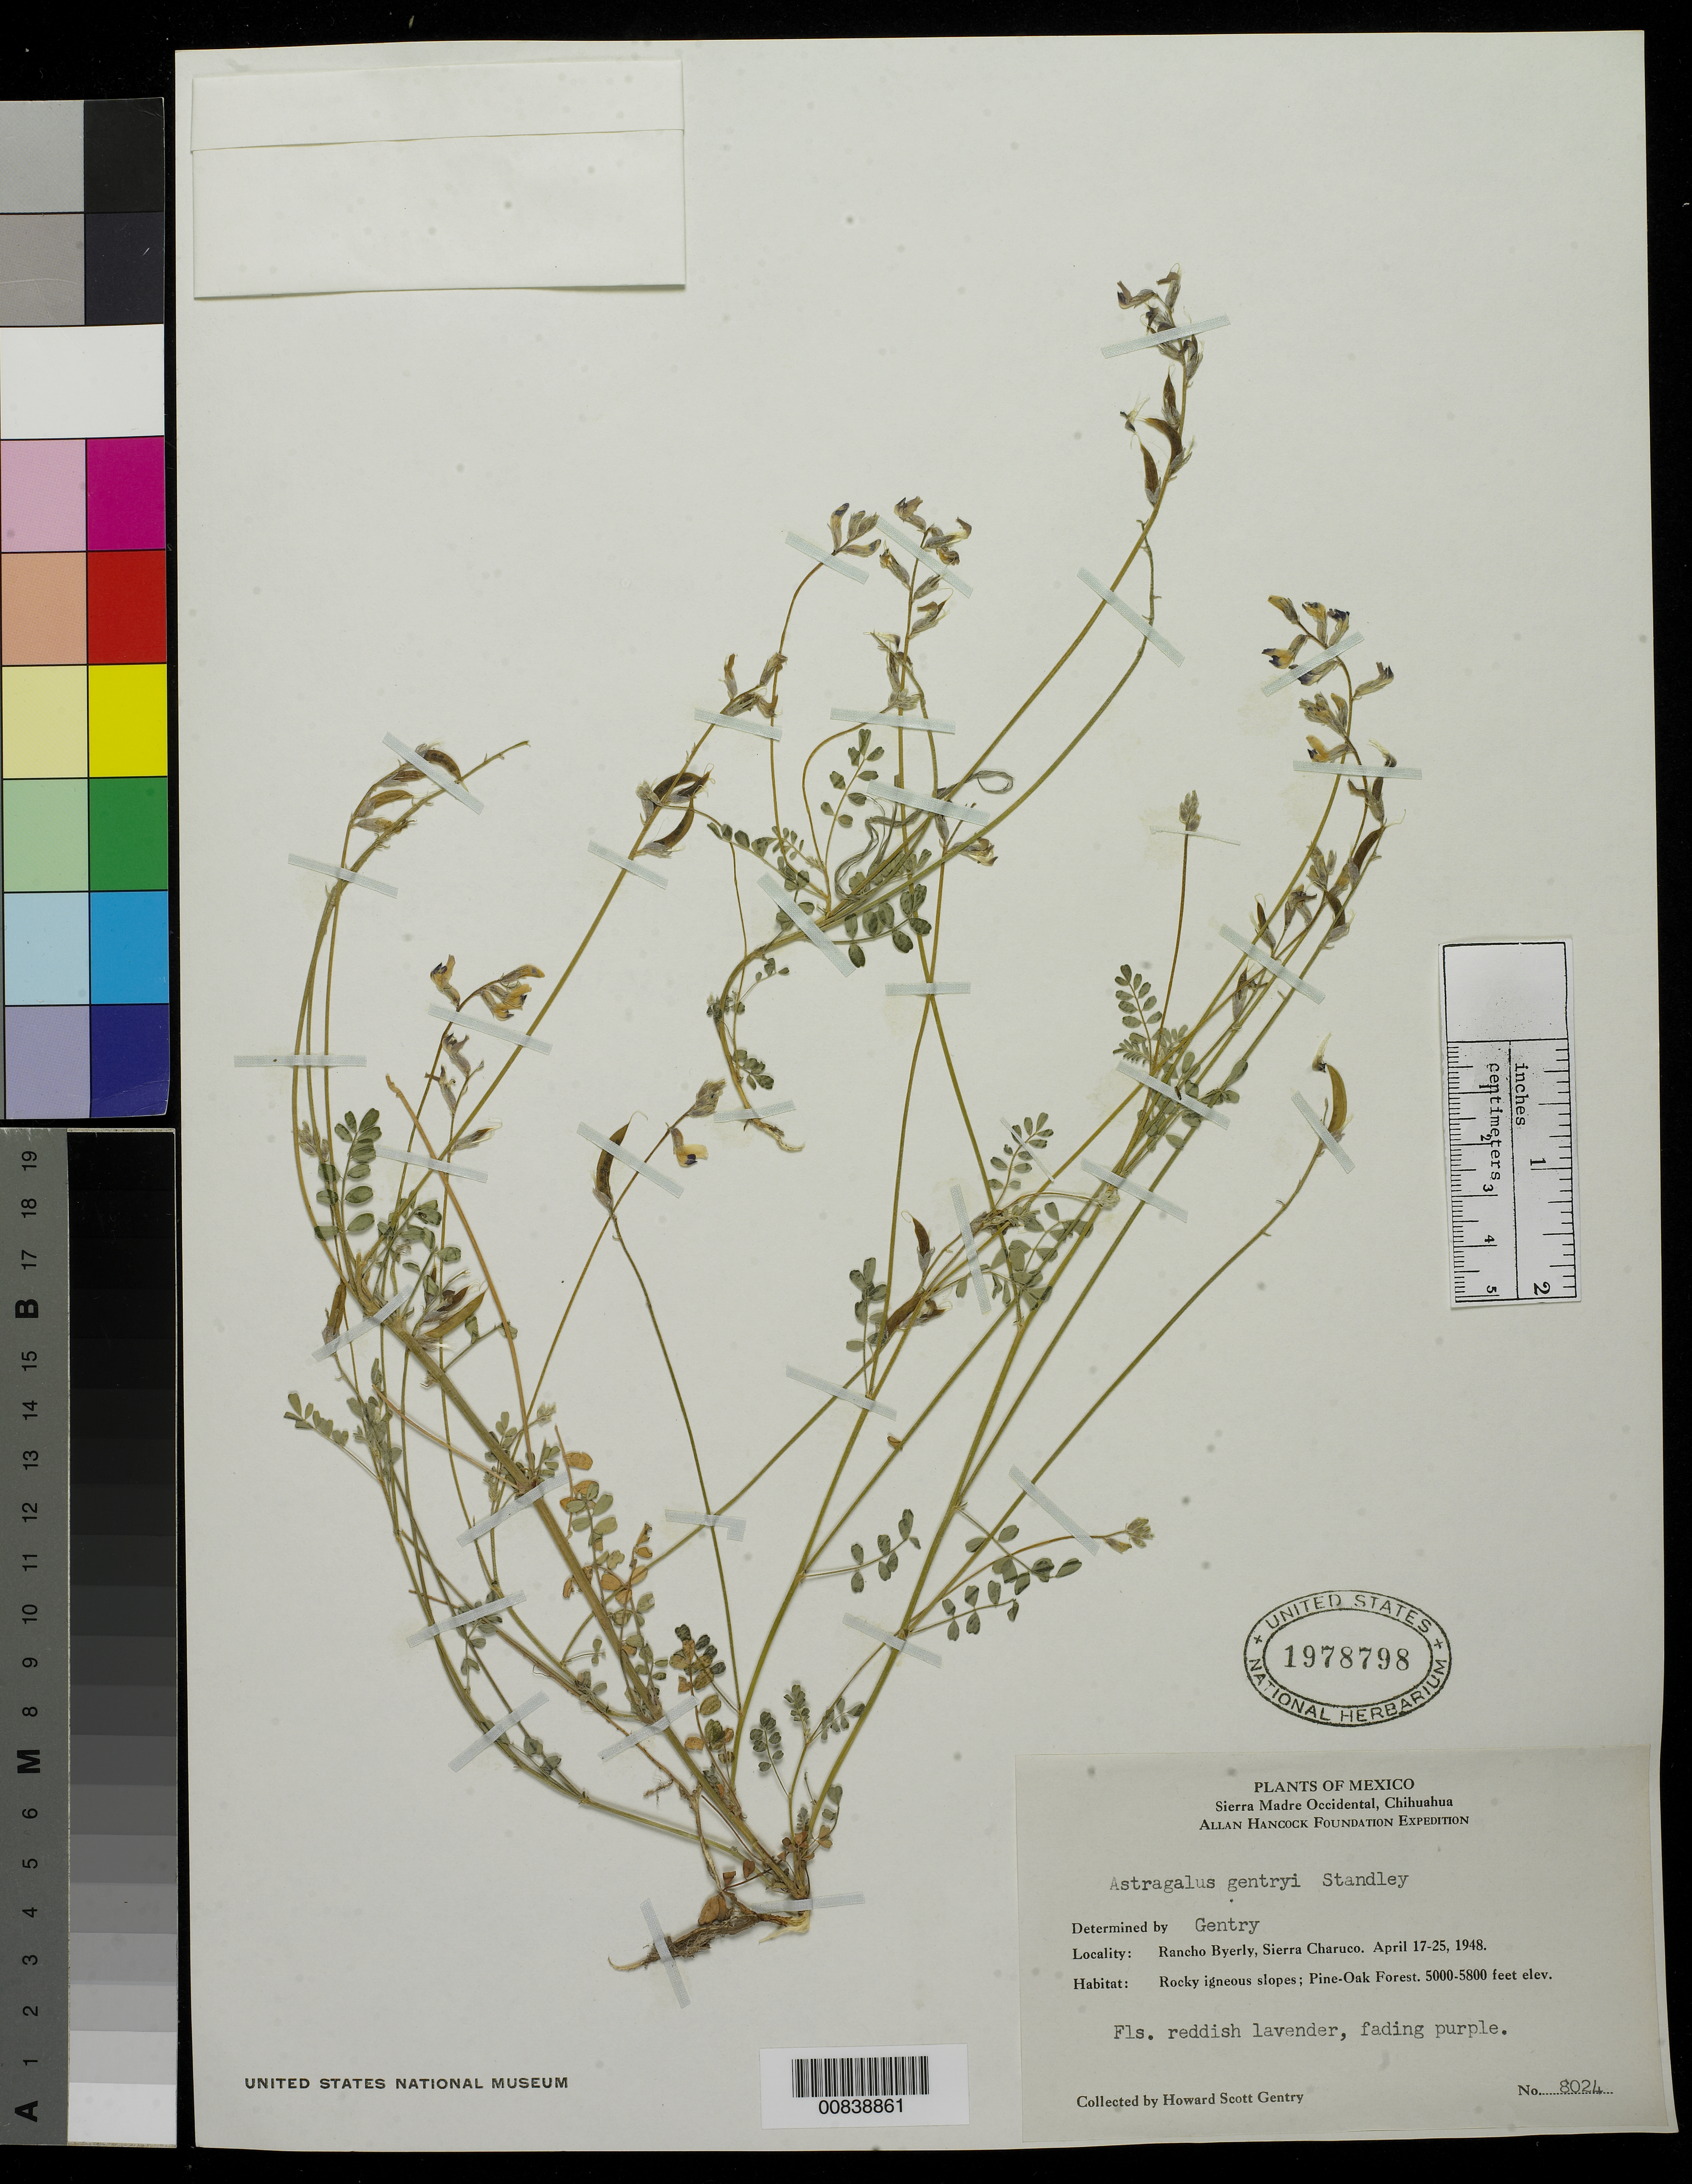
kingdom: Plantae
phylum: Tracheophyta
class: Magnoliopsida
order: Fabales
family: Fabaceae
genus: Astragalus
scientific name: Astragalus gentryi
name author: Standl.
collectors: H. S. Gentry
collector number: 8024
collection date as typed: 17 Apr 1948 to 25 Apr 1948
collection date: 1948-04-17/1948-04-25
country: Mexico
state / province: Chihuahua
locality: Rancho Byerly, Sierra Charuco.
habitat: Rocky igneous slopes; Pine-Oak Forest.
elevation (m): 1524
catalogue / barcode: US 1978798